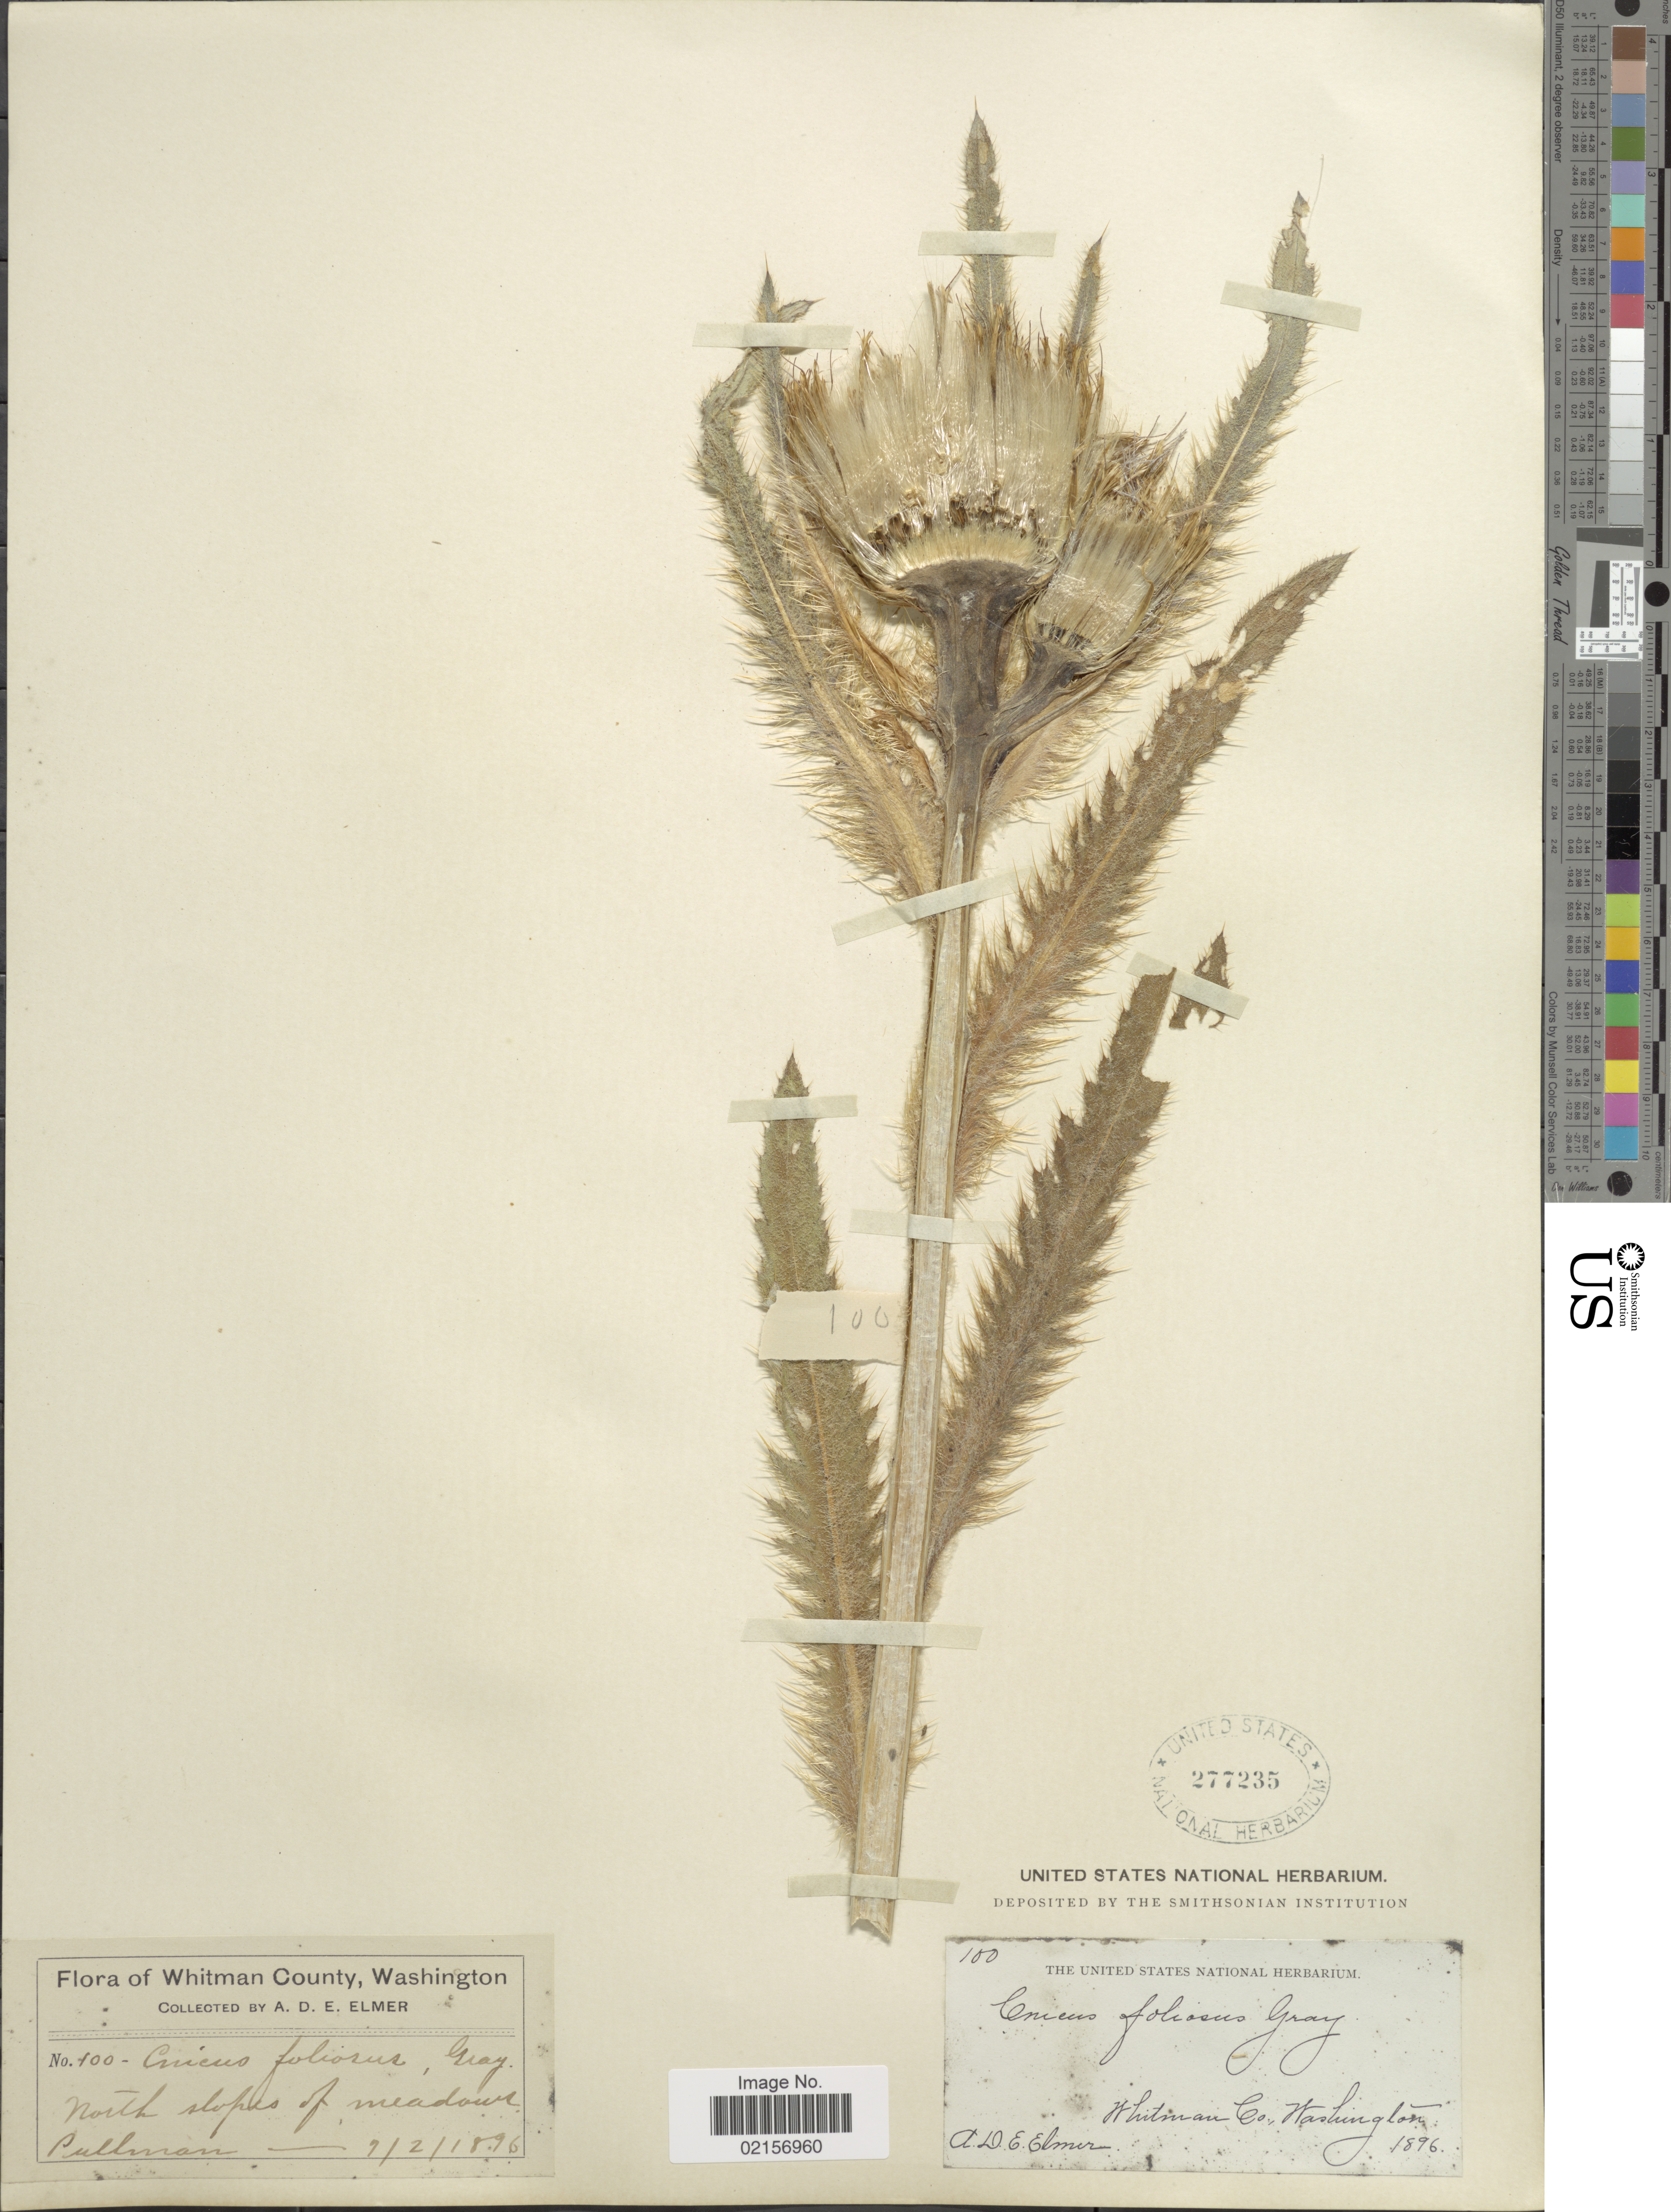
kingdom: Plantae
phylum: Tracheophyta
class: Magnoliopsida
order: Asterales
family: Asteraceae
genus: Cirsium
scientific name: Cirsium scariosum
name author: Nutt.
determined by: Ackerfield, Jennifer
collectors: A. D. E. Elmer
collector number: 100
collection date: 1896-02-07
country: United States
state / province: Washington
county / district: Whitman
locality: Whitman County, north slopes of meadows, Pullman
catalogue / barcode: US 277235